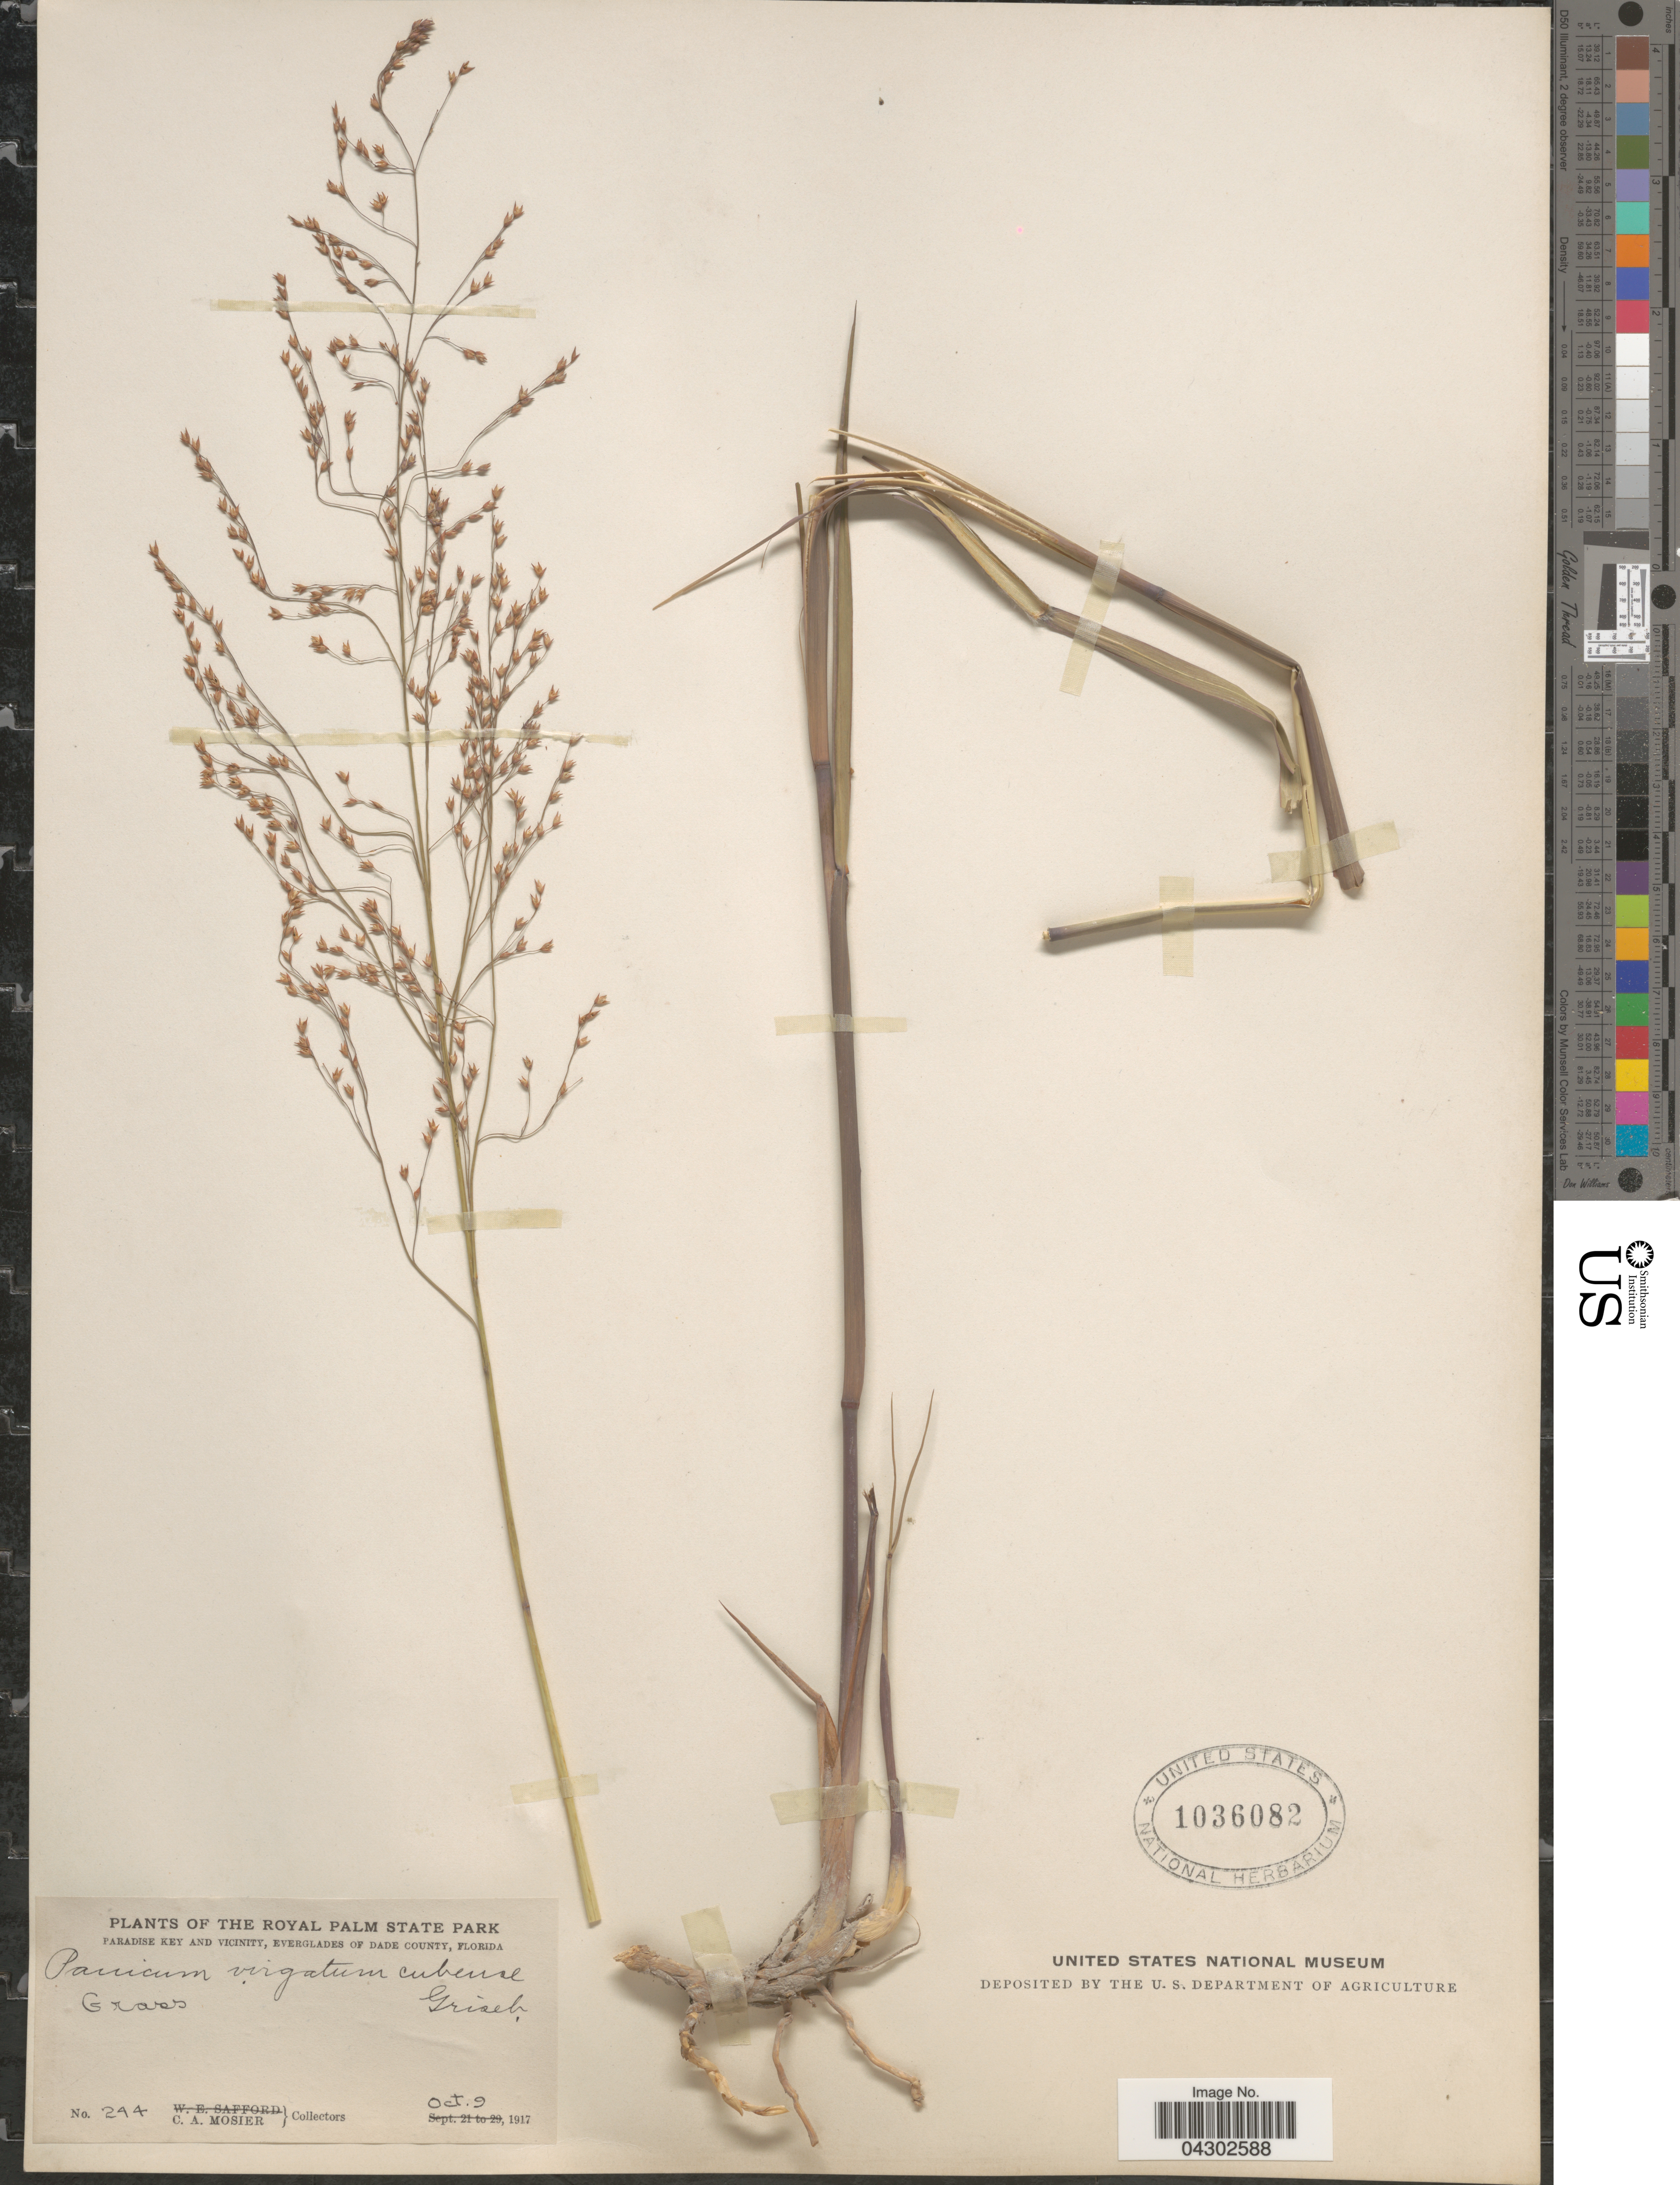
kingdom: Plantae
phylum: Tracheophyta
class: Liliopsida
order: Poales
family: Poaceae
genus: Panicum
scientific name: Panicum virgatum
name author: L.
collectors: C. A. Mosier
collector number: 244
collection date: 1917-10-09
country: United States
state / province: Florida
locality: Royal Palm State Park. Paradise Key and vicinity, Everglades of Dade County.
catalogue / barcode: US 1036082